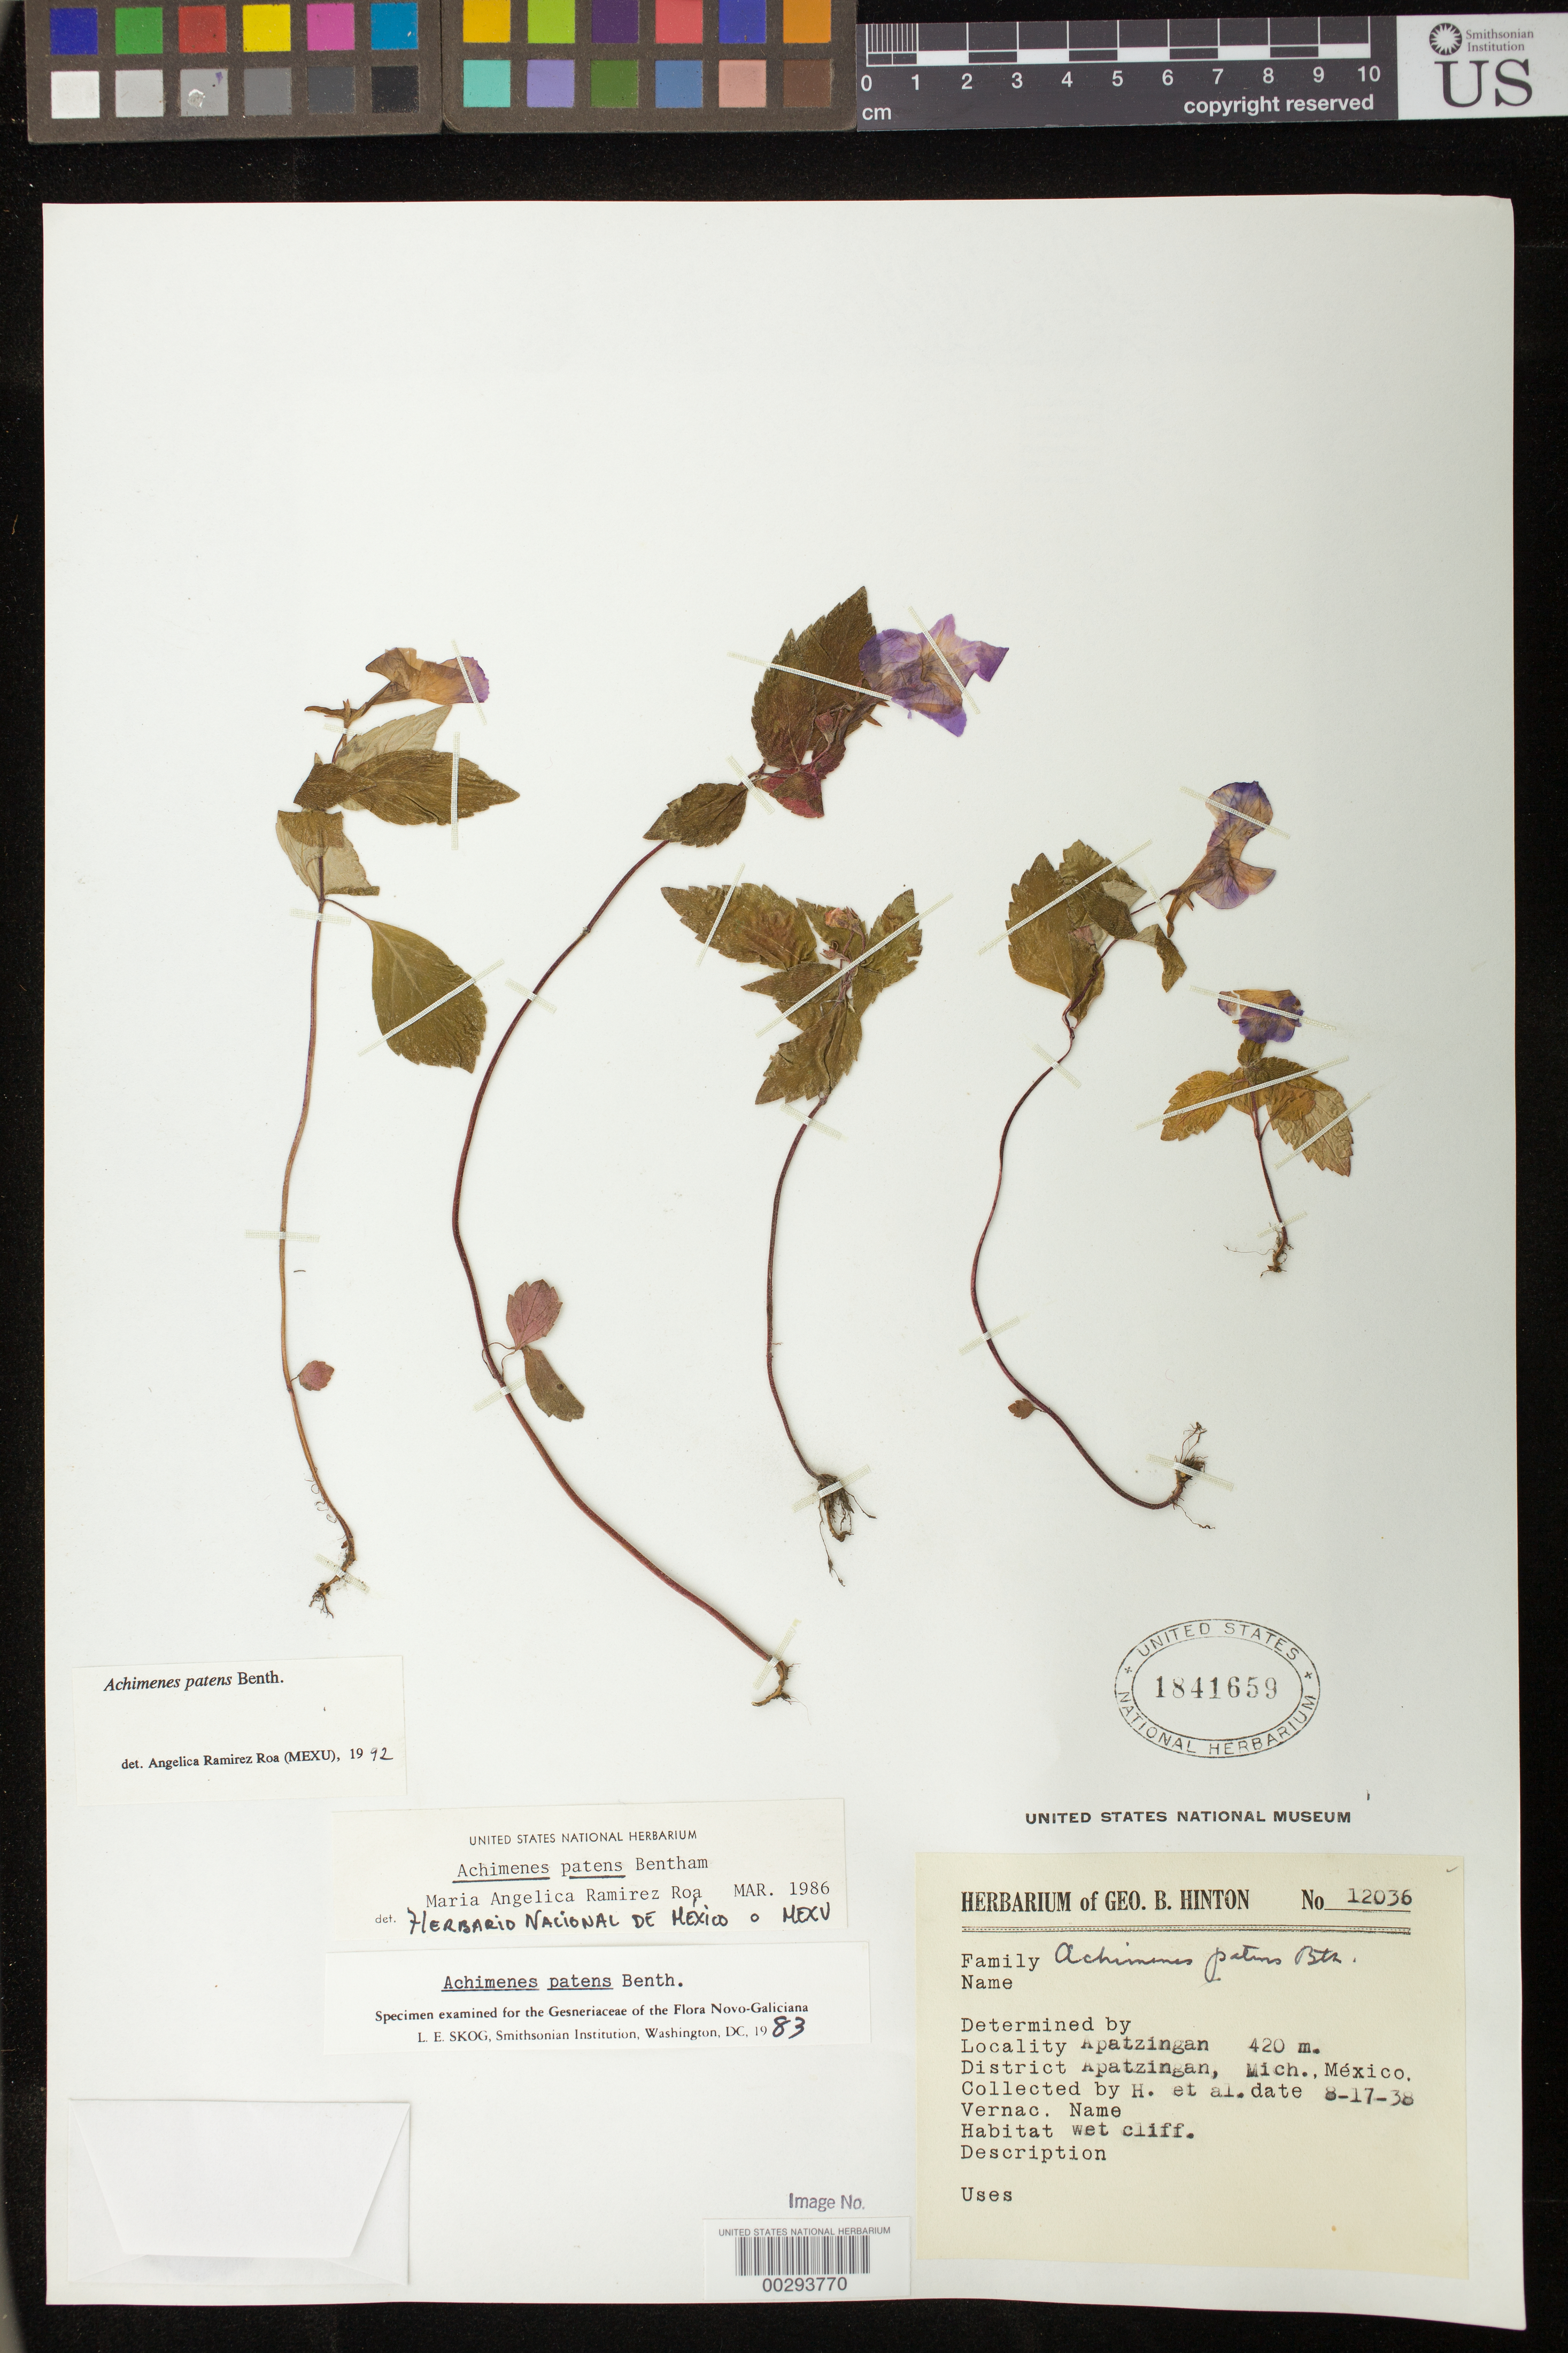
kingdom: Plantae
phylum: Tracheophyta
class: Magnoliopsida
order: Lamiales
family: Gesneriaceae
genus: Achimenes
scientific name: Achimenes patens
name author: Benth.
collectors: G. B. Hinton & et al.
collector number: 12036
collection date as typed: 17 Aug 1938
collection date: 1938-08-17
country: Mexico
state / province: Michoacan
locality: Apatzingan Dist, Apatzingan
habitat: Wet cliff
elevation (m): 420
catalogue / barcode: US 1841659